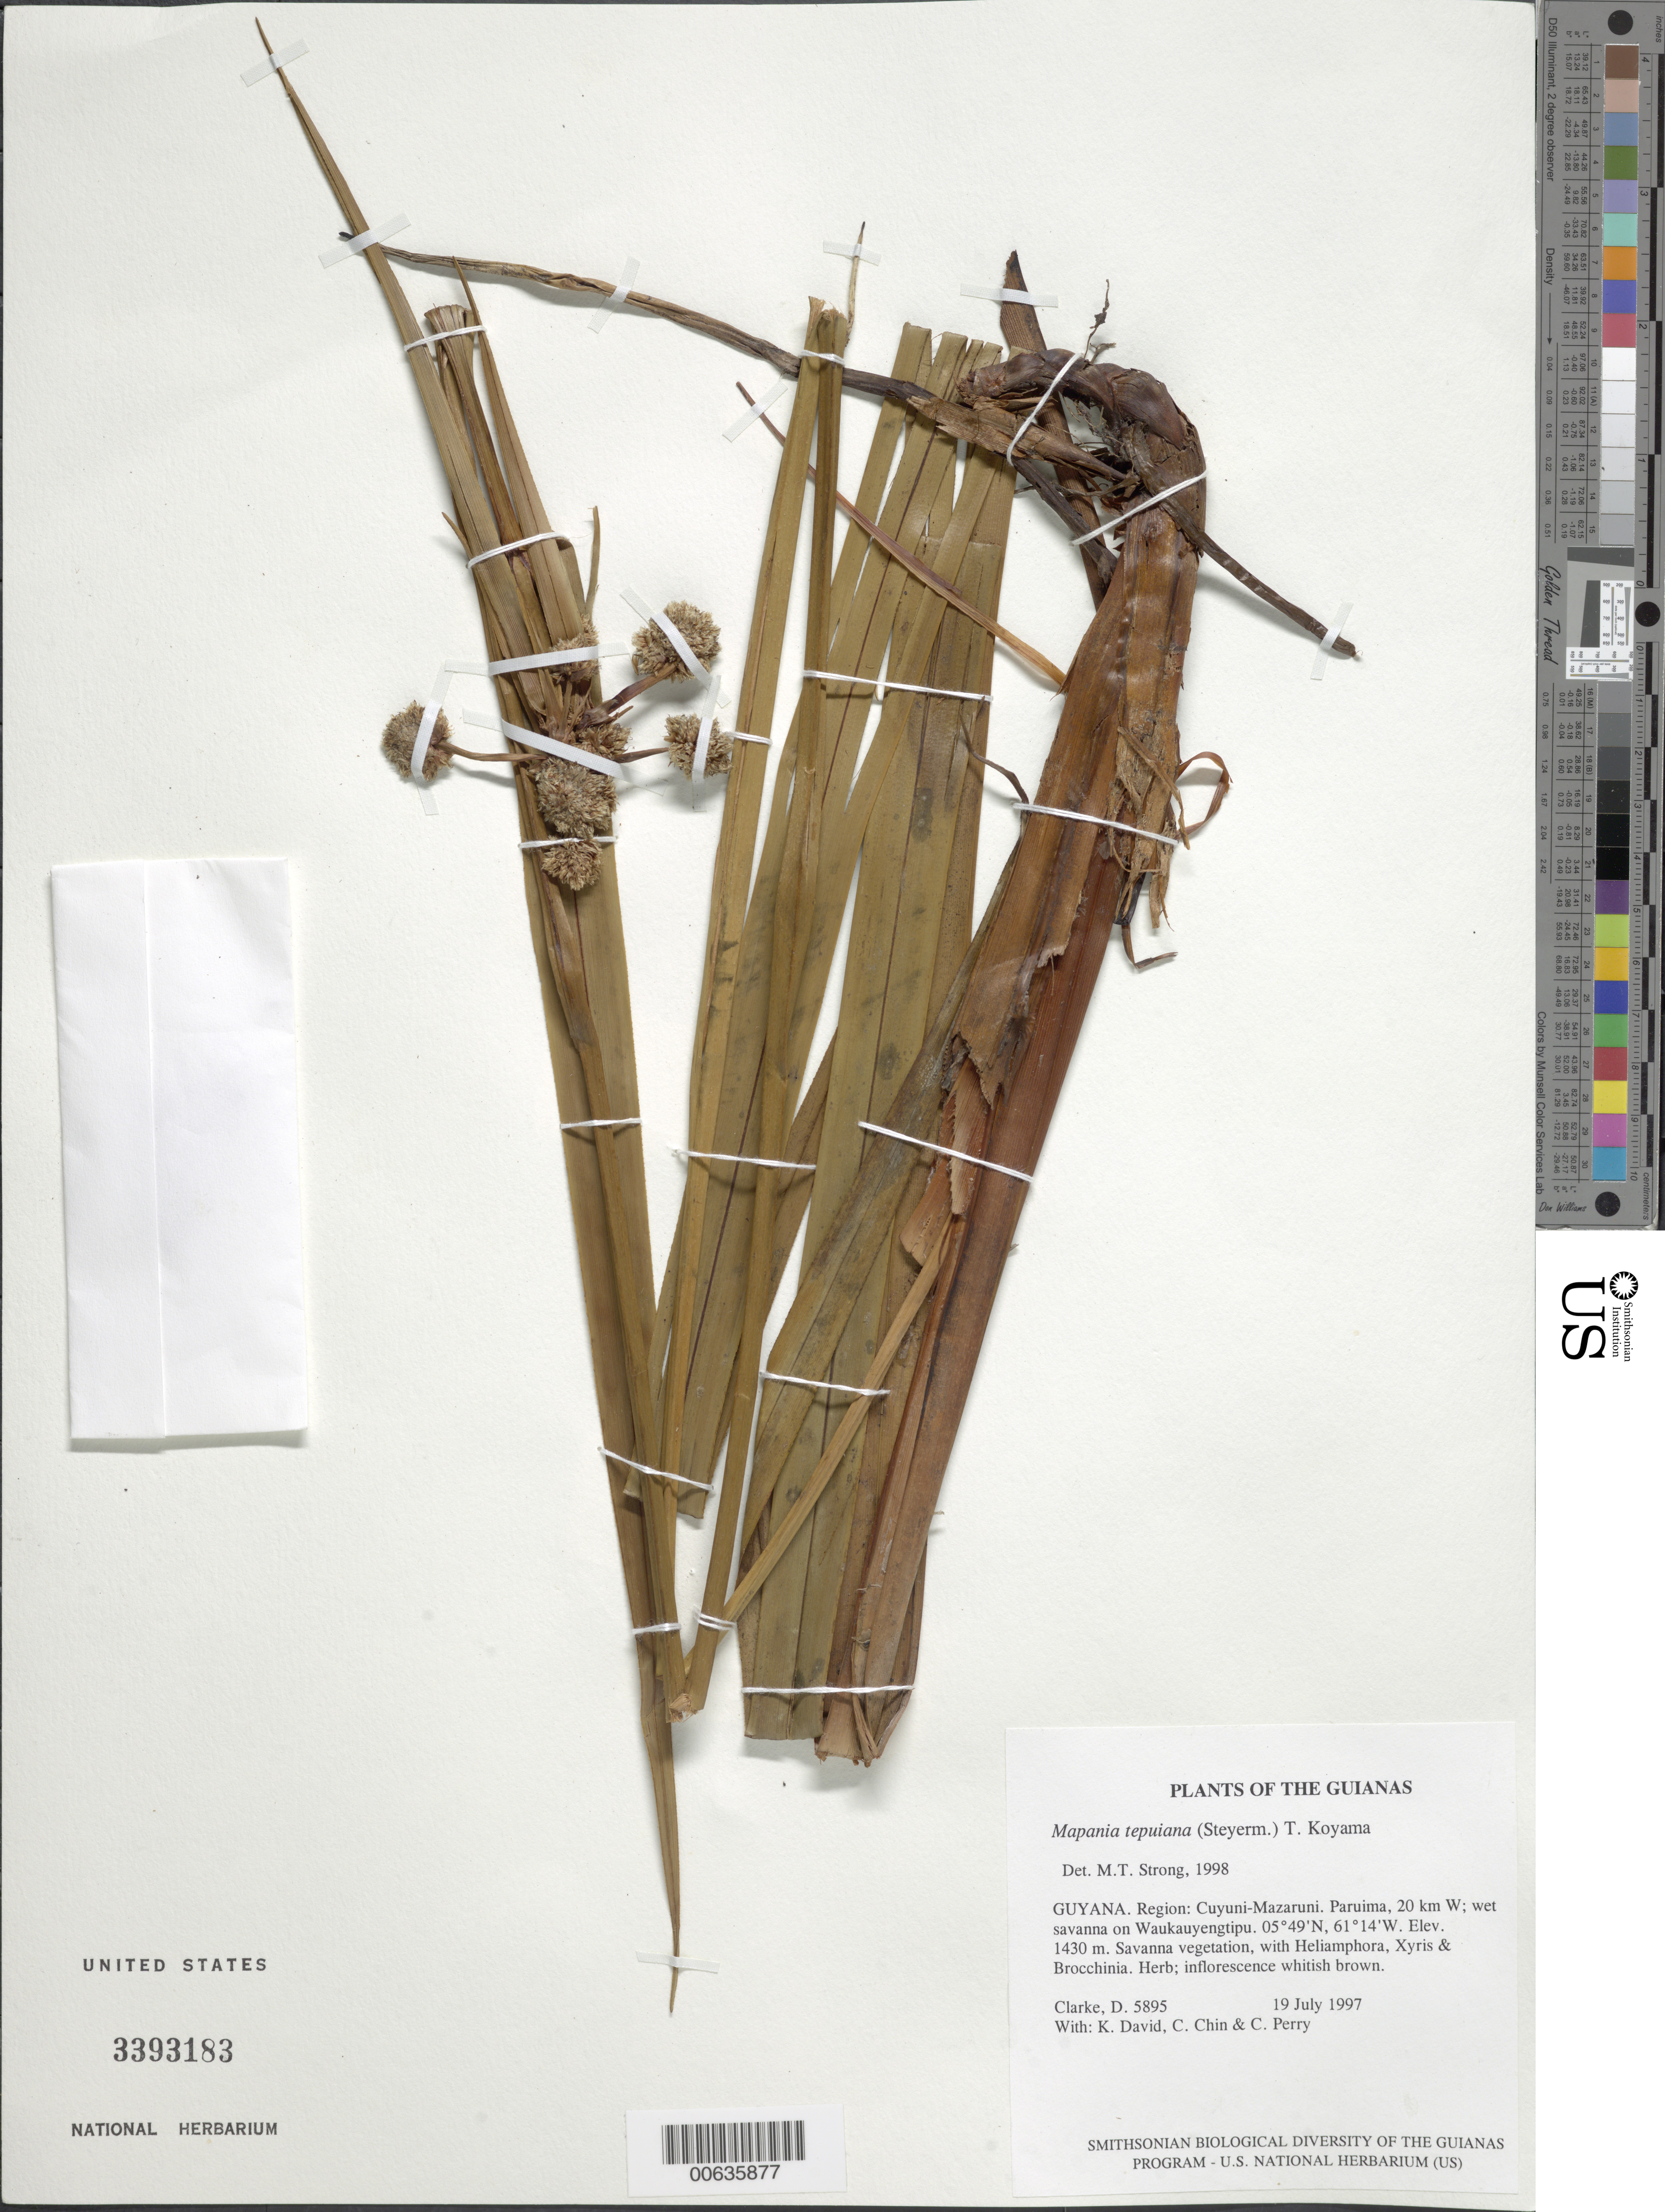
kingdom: Plantae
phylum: Tracheophyta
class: Liliopsida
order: Poales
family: Cyperaceae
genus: Mapania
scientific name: Mapania tepuiana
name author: (Steyerm.) T. Koyama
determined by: Strong, M. T., (US), Smithsonian Institution - National Museum of Natural History (UNITED STATES)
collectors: H. D. Clarke, K. David, C. Chin & C. Perry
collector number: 5895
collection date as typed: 19 July 1997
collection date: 1997-07-19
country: Guyana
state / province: Cuyuni-Mazaruni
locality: Paruima, 20 km W; wet savanna on Waukauyengtipu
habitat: Savanna vegetation, with Heliamphora, Xyris & Brocchinia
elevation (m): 1430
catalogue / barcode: US 3393183